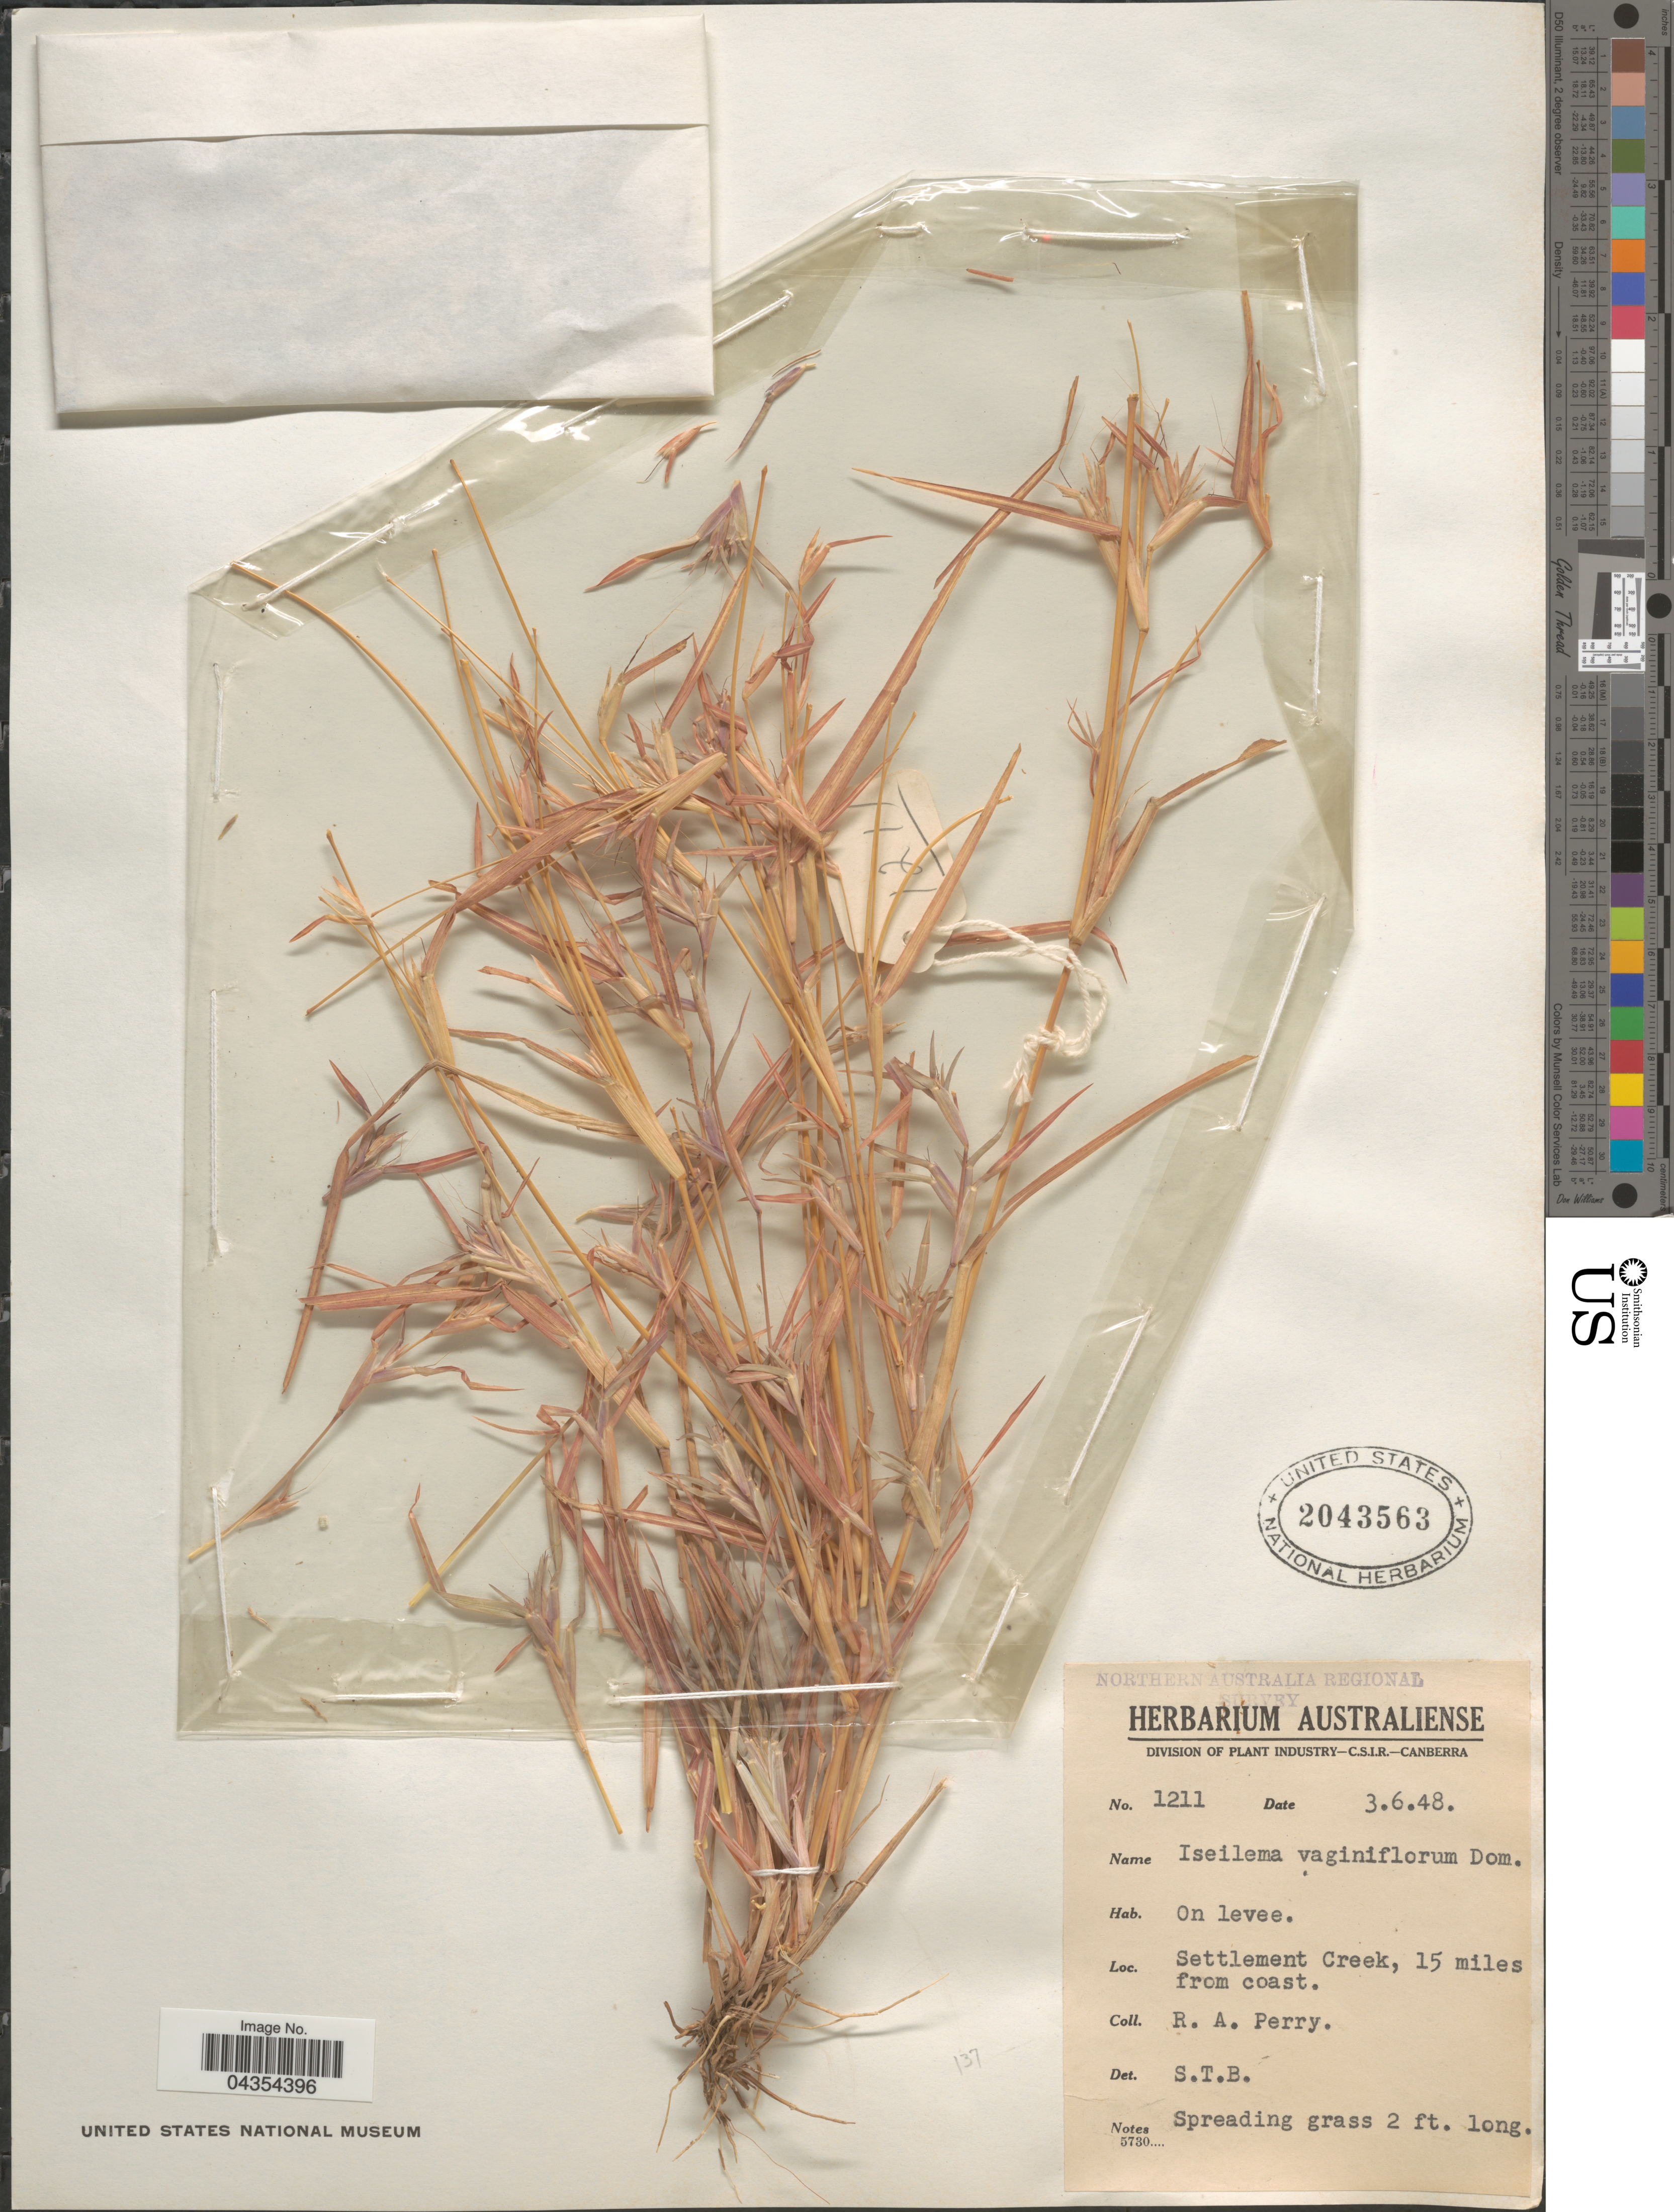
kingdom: Plantae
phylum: Tracheophyta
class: Liliopsida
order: Poales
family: Poaceae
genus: Iseilema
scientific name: Iseilema vaginiflorum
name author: Domin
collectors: Perry, R. A.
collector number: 1211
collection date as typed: Transcribed d/m/y: 3/6/48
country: Australia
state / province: Queensland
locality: Northern Australia Regional Survey. Settlement Creek, 15 miles from coast.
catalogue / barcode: US 2043563